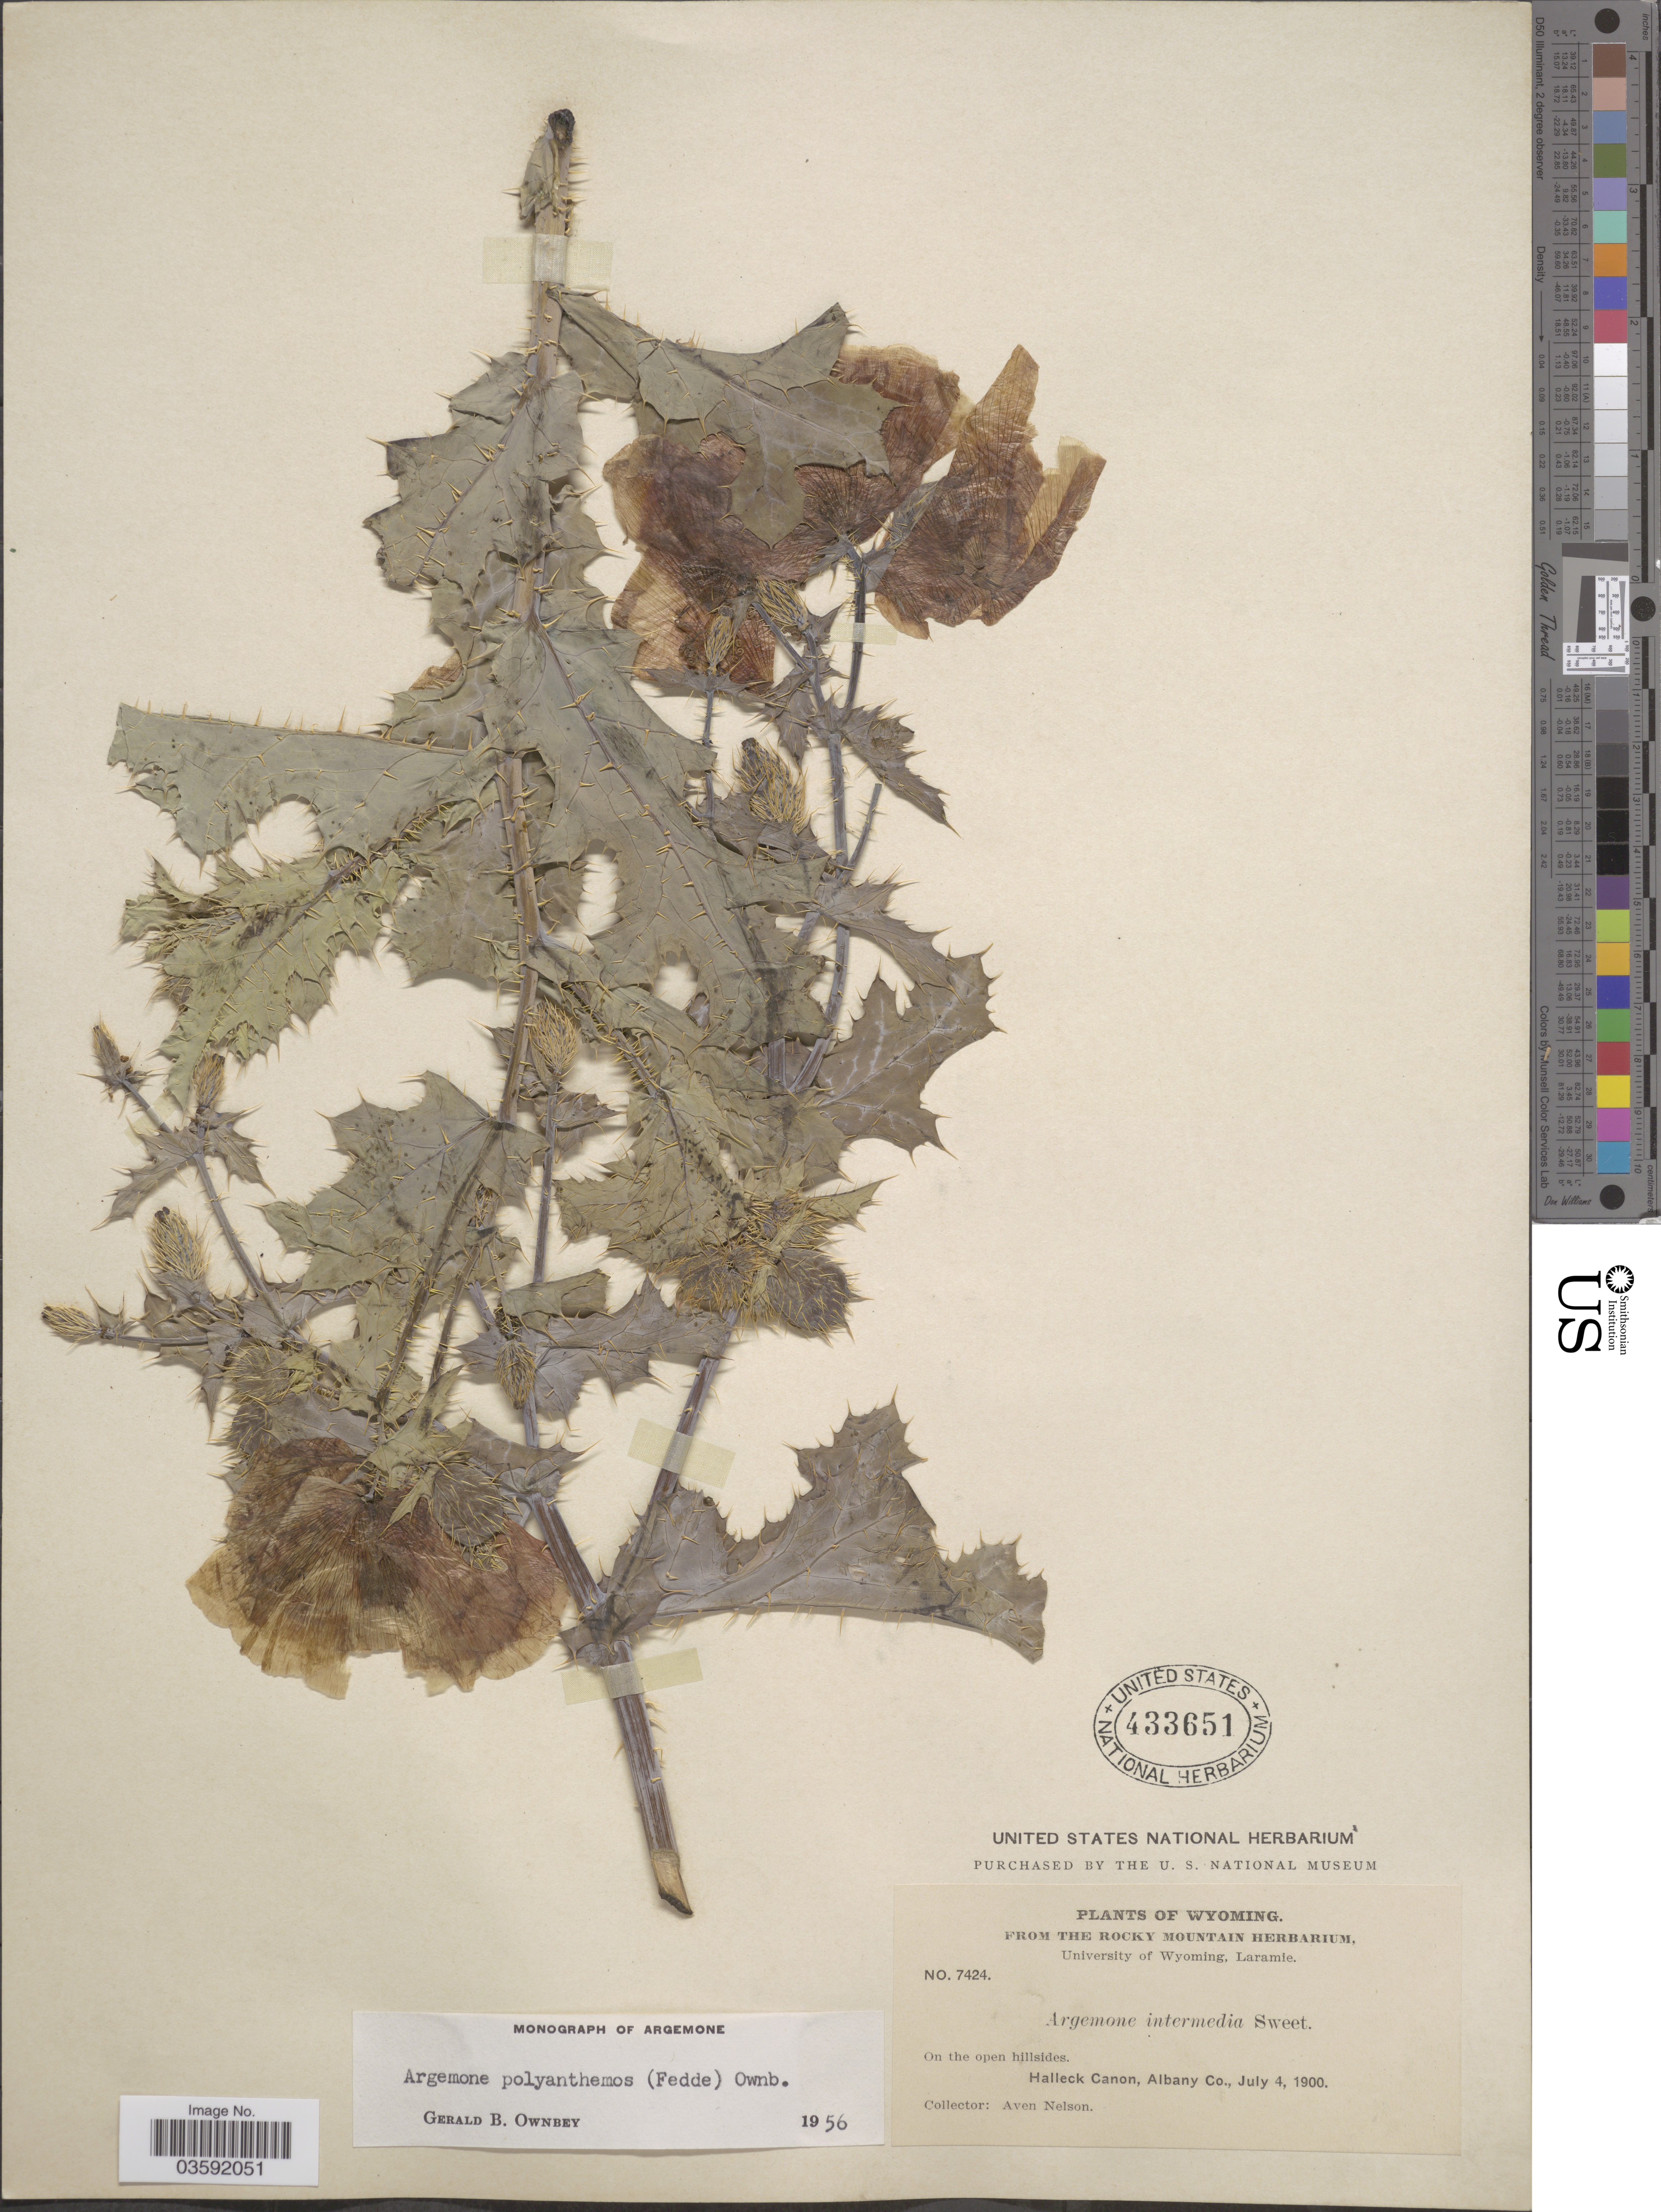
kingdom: Plantae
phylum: Tracheophyta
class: Magnoliopsida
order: Ranunculales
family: Papaveraceae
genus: Argemone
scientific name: Argemone polyanthemos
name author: (Fedde) G.B. Ownbey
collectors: A. Nelson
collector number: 7424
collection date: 1900-07-04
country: United States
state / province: Wyoming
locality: Halleck Canon, Albany Co.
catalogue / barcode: US 433651